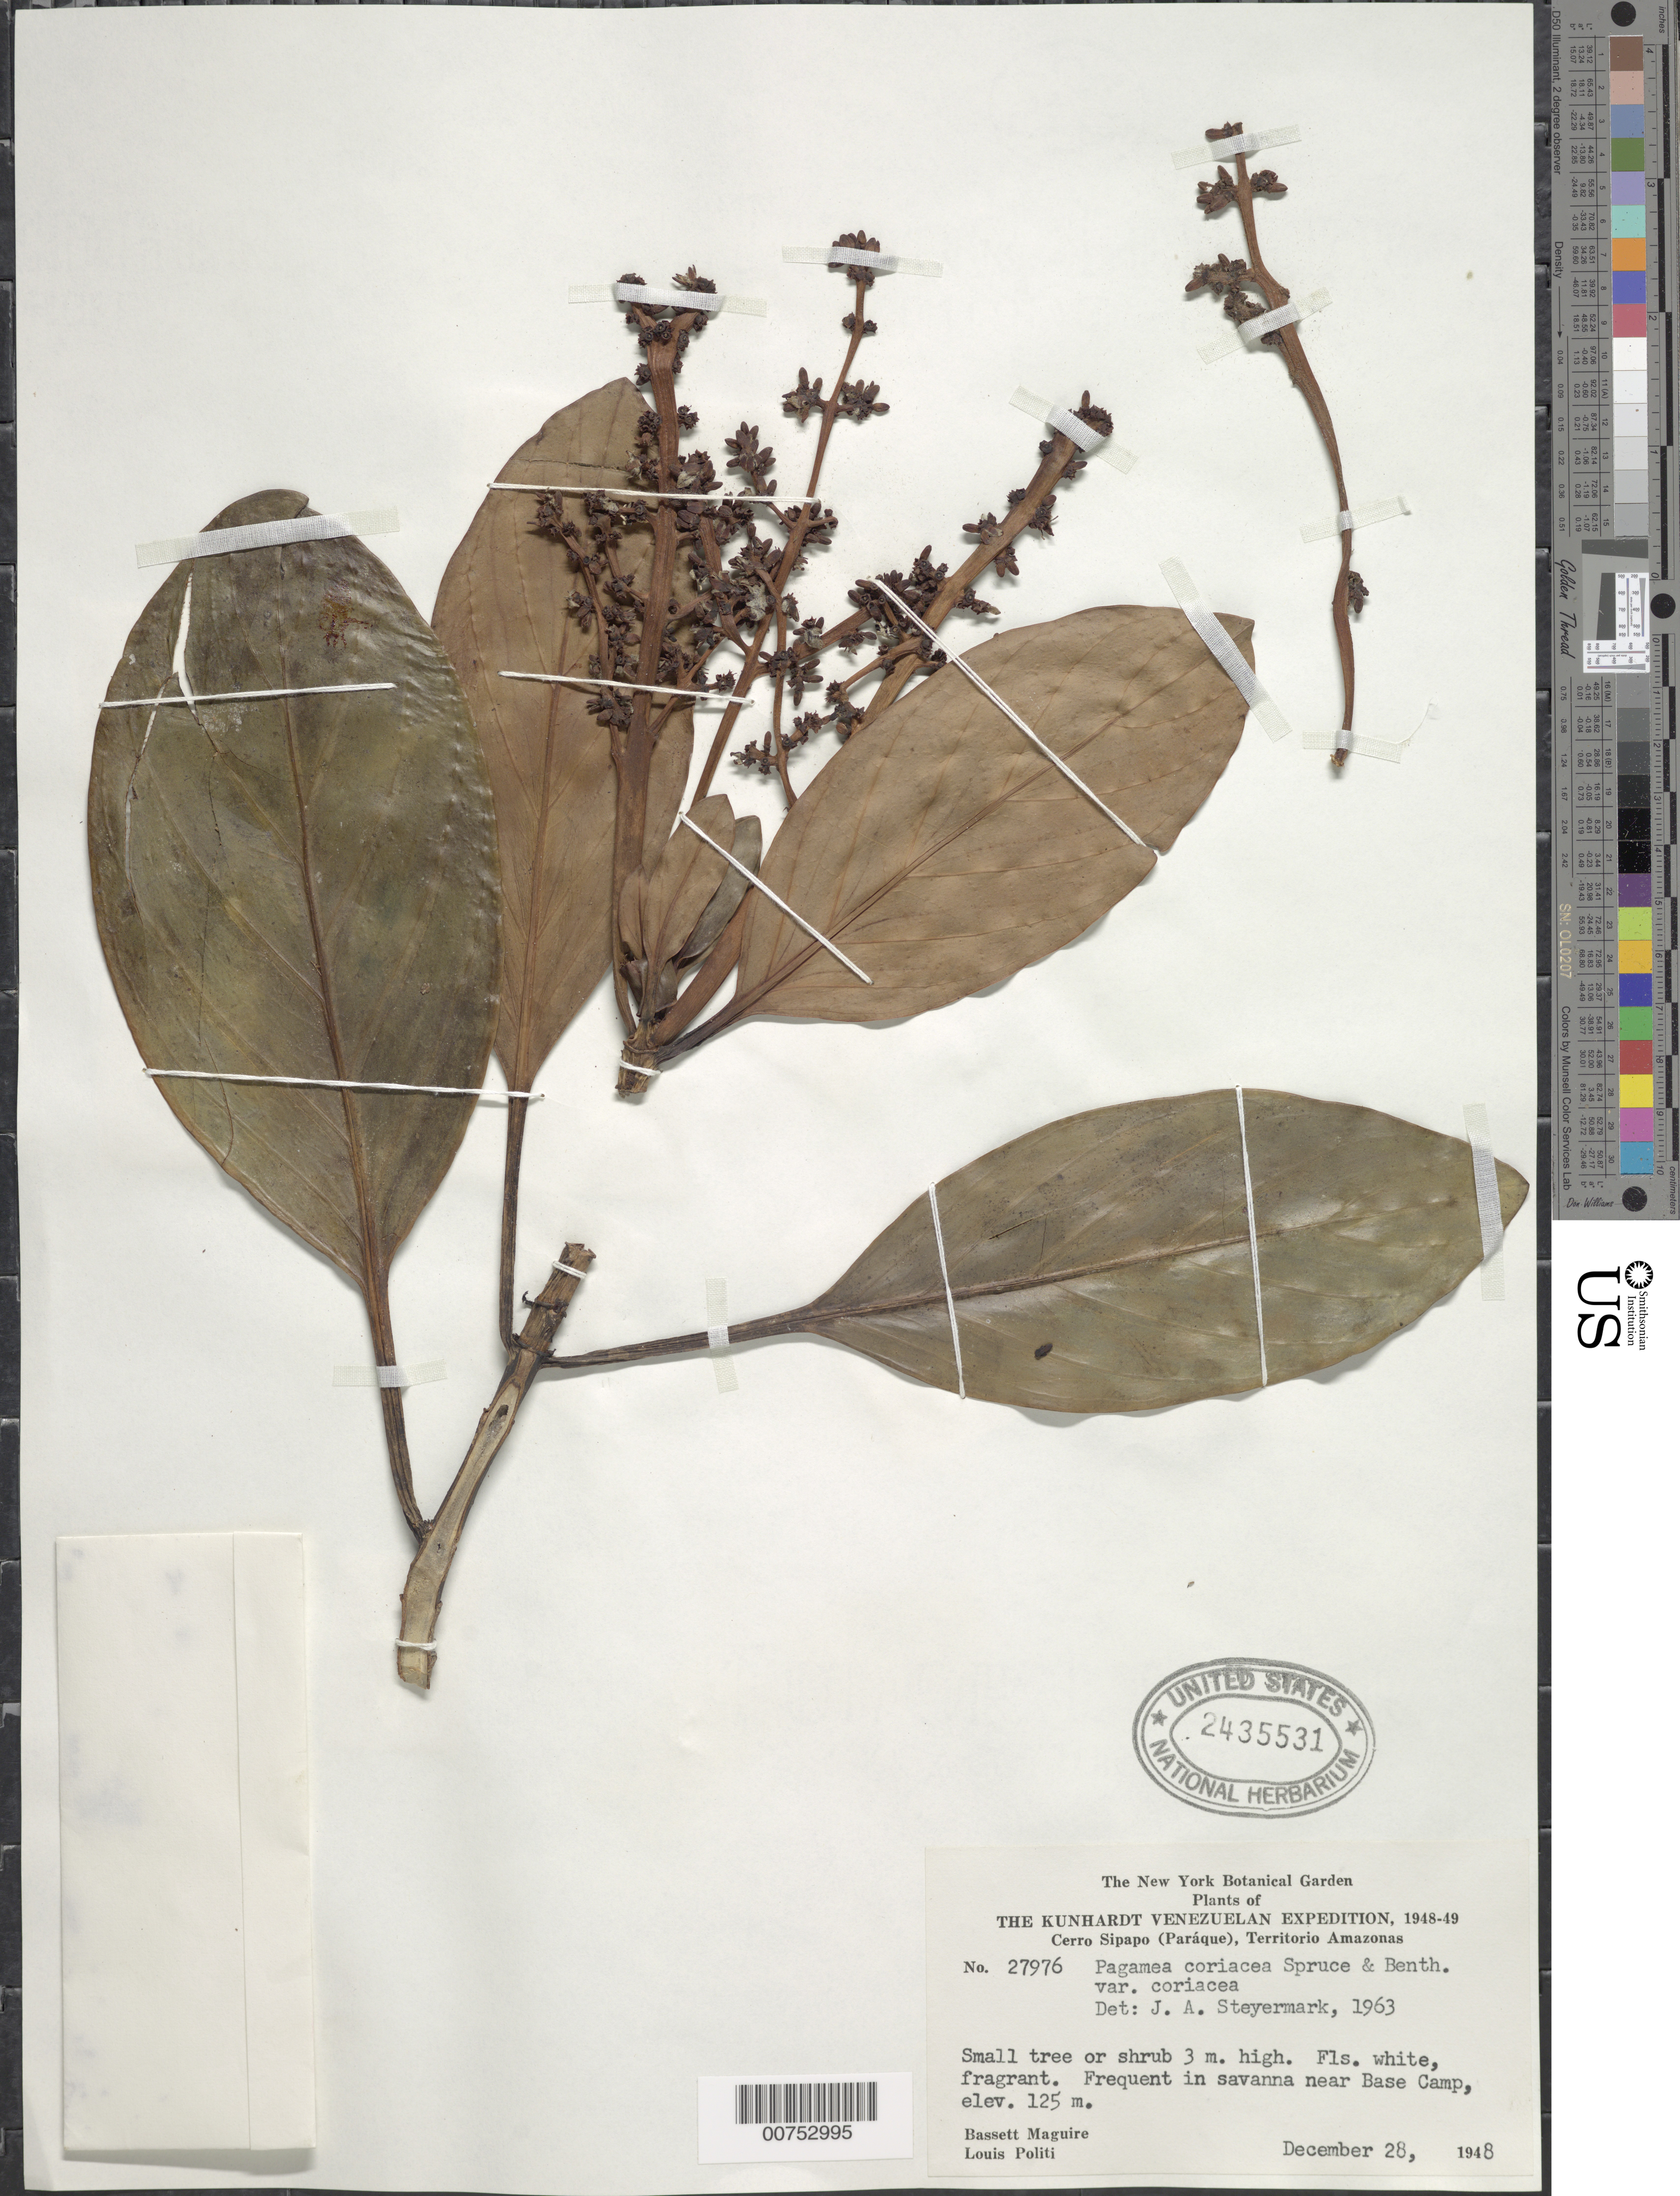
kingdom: Plantae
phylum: Tracheophyta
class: Magnoliopsida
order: Gentianales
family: Rubiaceae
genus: Pagamea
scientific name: Pagamea coriacea var. coriacea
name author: Spruce ex Benth.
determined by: Steyermark, Julian A., (VEN)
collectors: B. Maguire & L. Politi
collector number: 27976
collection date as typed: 28-Dec-49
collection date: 1949-12-28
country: Venezuela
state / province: Amazonas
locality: Cerro Sipapo (Paráque), Base Camp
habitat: Savanna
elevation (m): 125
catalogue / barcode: US 2435531